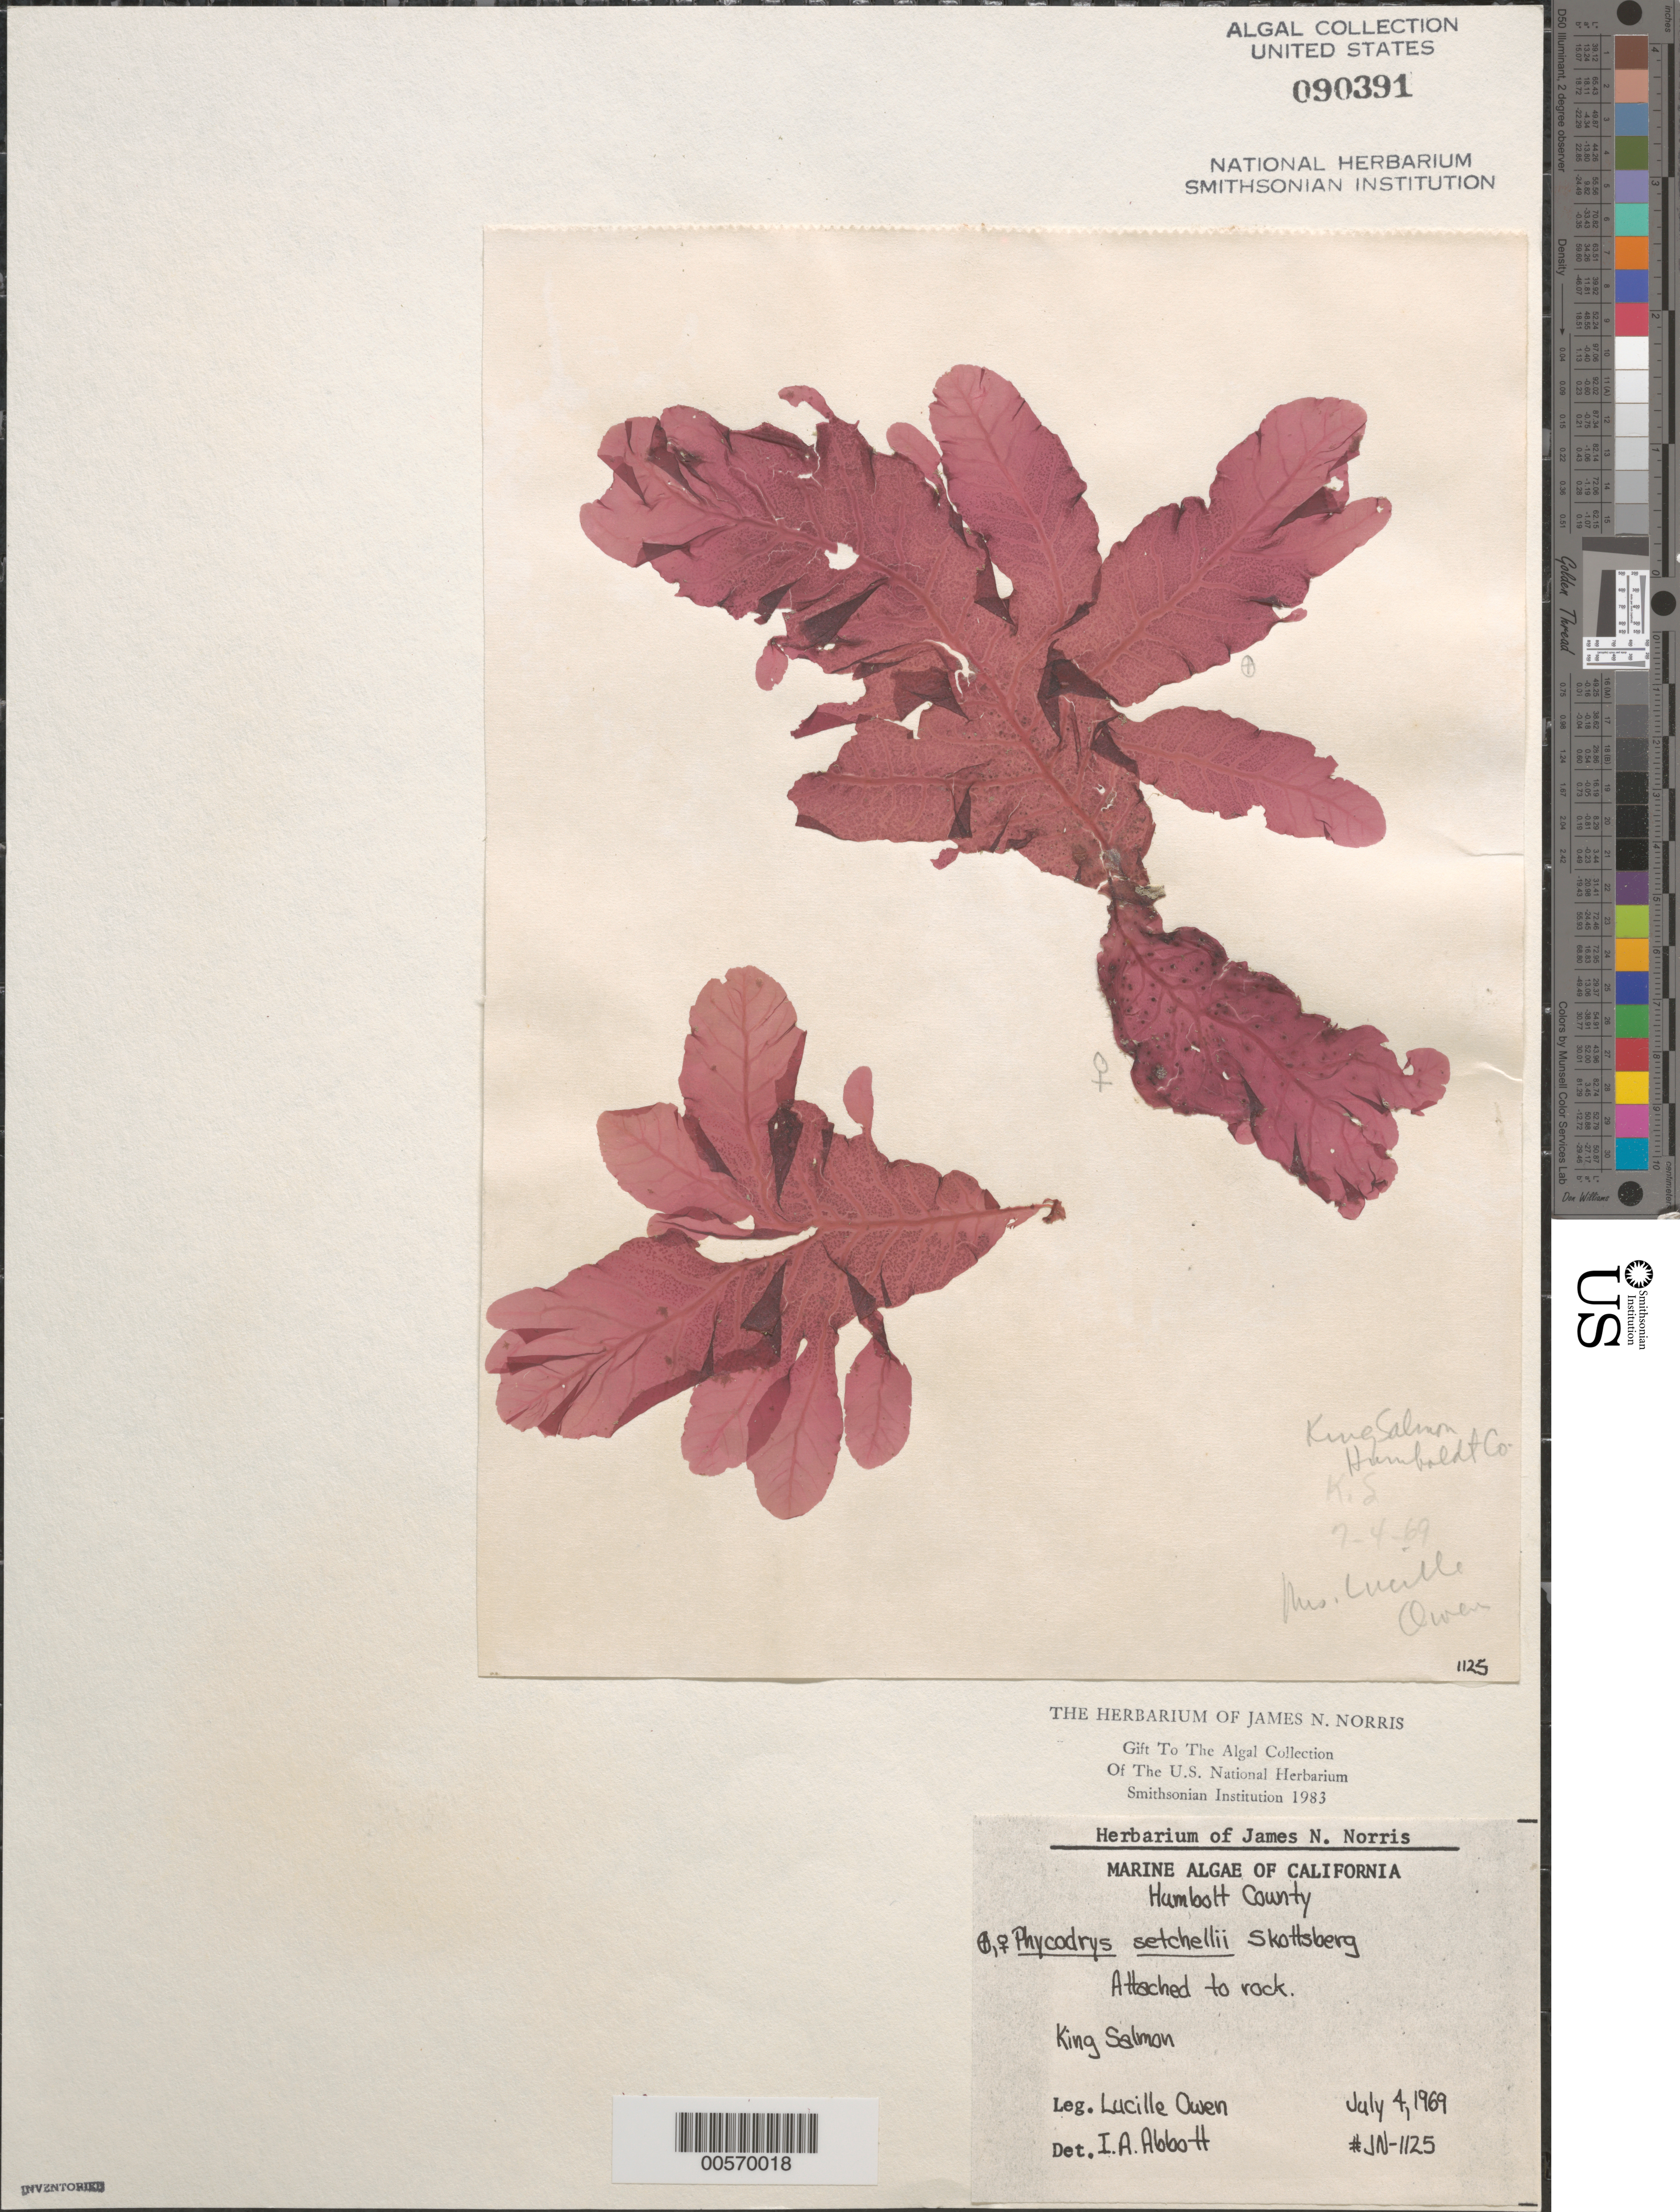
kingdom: Plantae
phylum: Rhodophyta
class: Florideophyceae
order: Ceramiales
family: Delesseriaceae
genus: Phycodrys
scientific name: Phycodrys setchellii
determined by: Abbott, Isabella A.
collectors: L. Owen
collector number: Jn-1125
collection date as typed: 04 Jul 1969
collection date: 1969-07-04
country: United States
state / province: California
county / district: Humboldt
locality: King Salmon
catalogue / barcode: US 90391